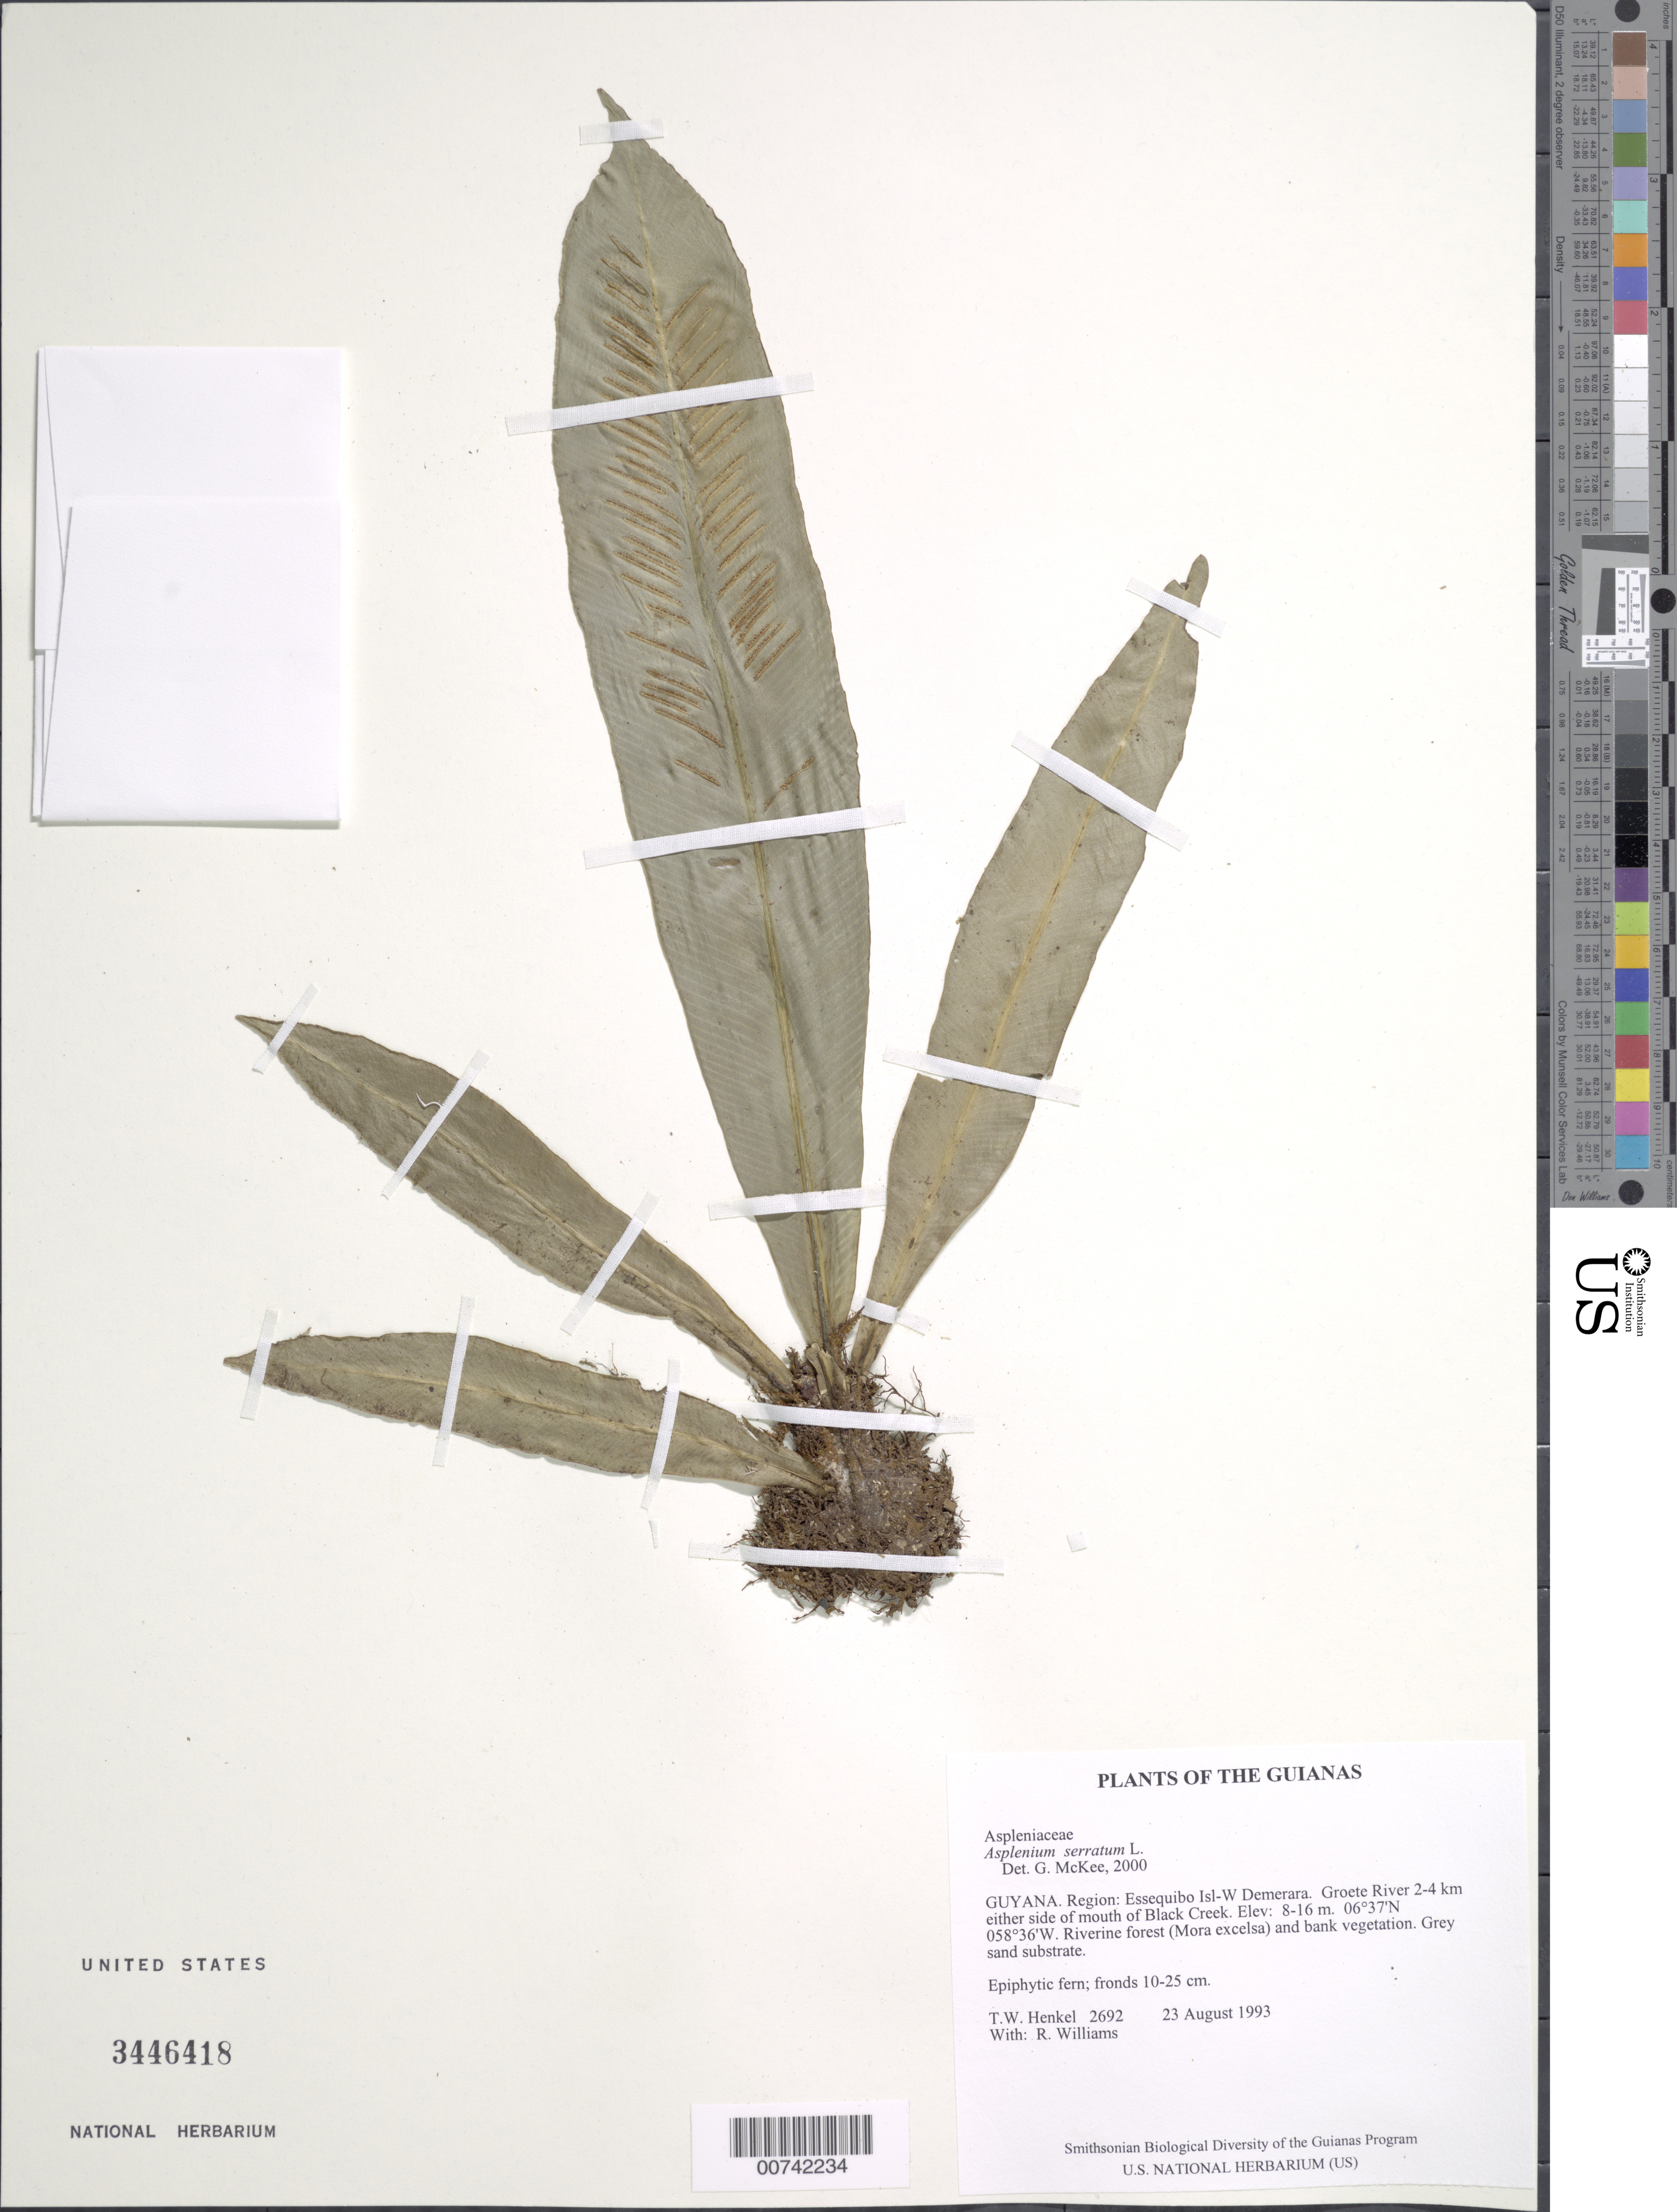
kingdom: Plantae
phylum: Tracheophyta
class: Polypodiopsida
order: Polypodiales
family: Aspleniaceae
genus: Asplenium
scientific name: Asplenium serratum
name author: L.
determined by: McKee, G. S., (US), NMNH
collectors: T. Henkel & R. Williams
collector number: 2692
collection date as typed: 23 August 1993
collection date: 1993-08-23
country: Guyana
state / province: Essequibo Isl-W. Demerara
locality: Groete River 2-4 km either side of mouth of Black Creek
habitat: Riverine forest (Mora excelsa) and bank vegetation. Grey sand substrate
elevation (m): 8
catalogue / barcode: US 3446418